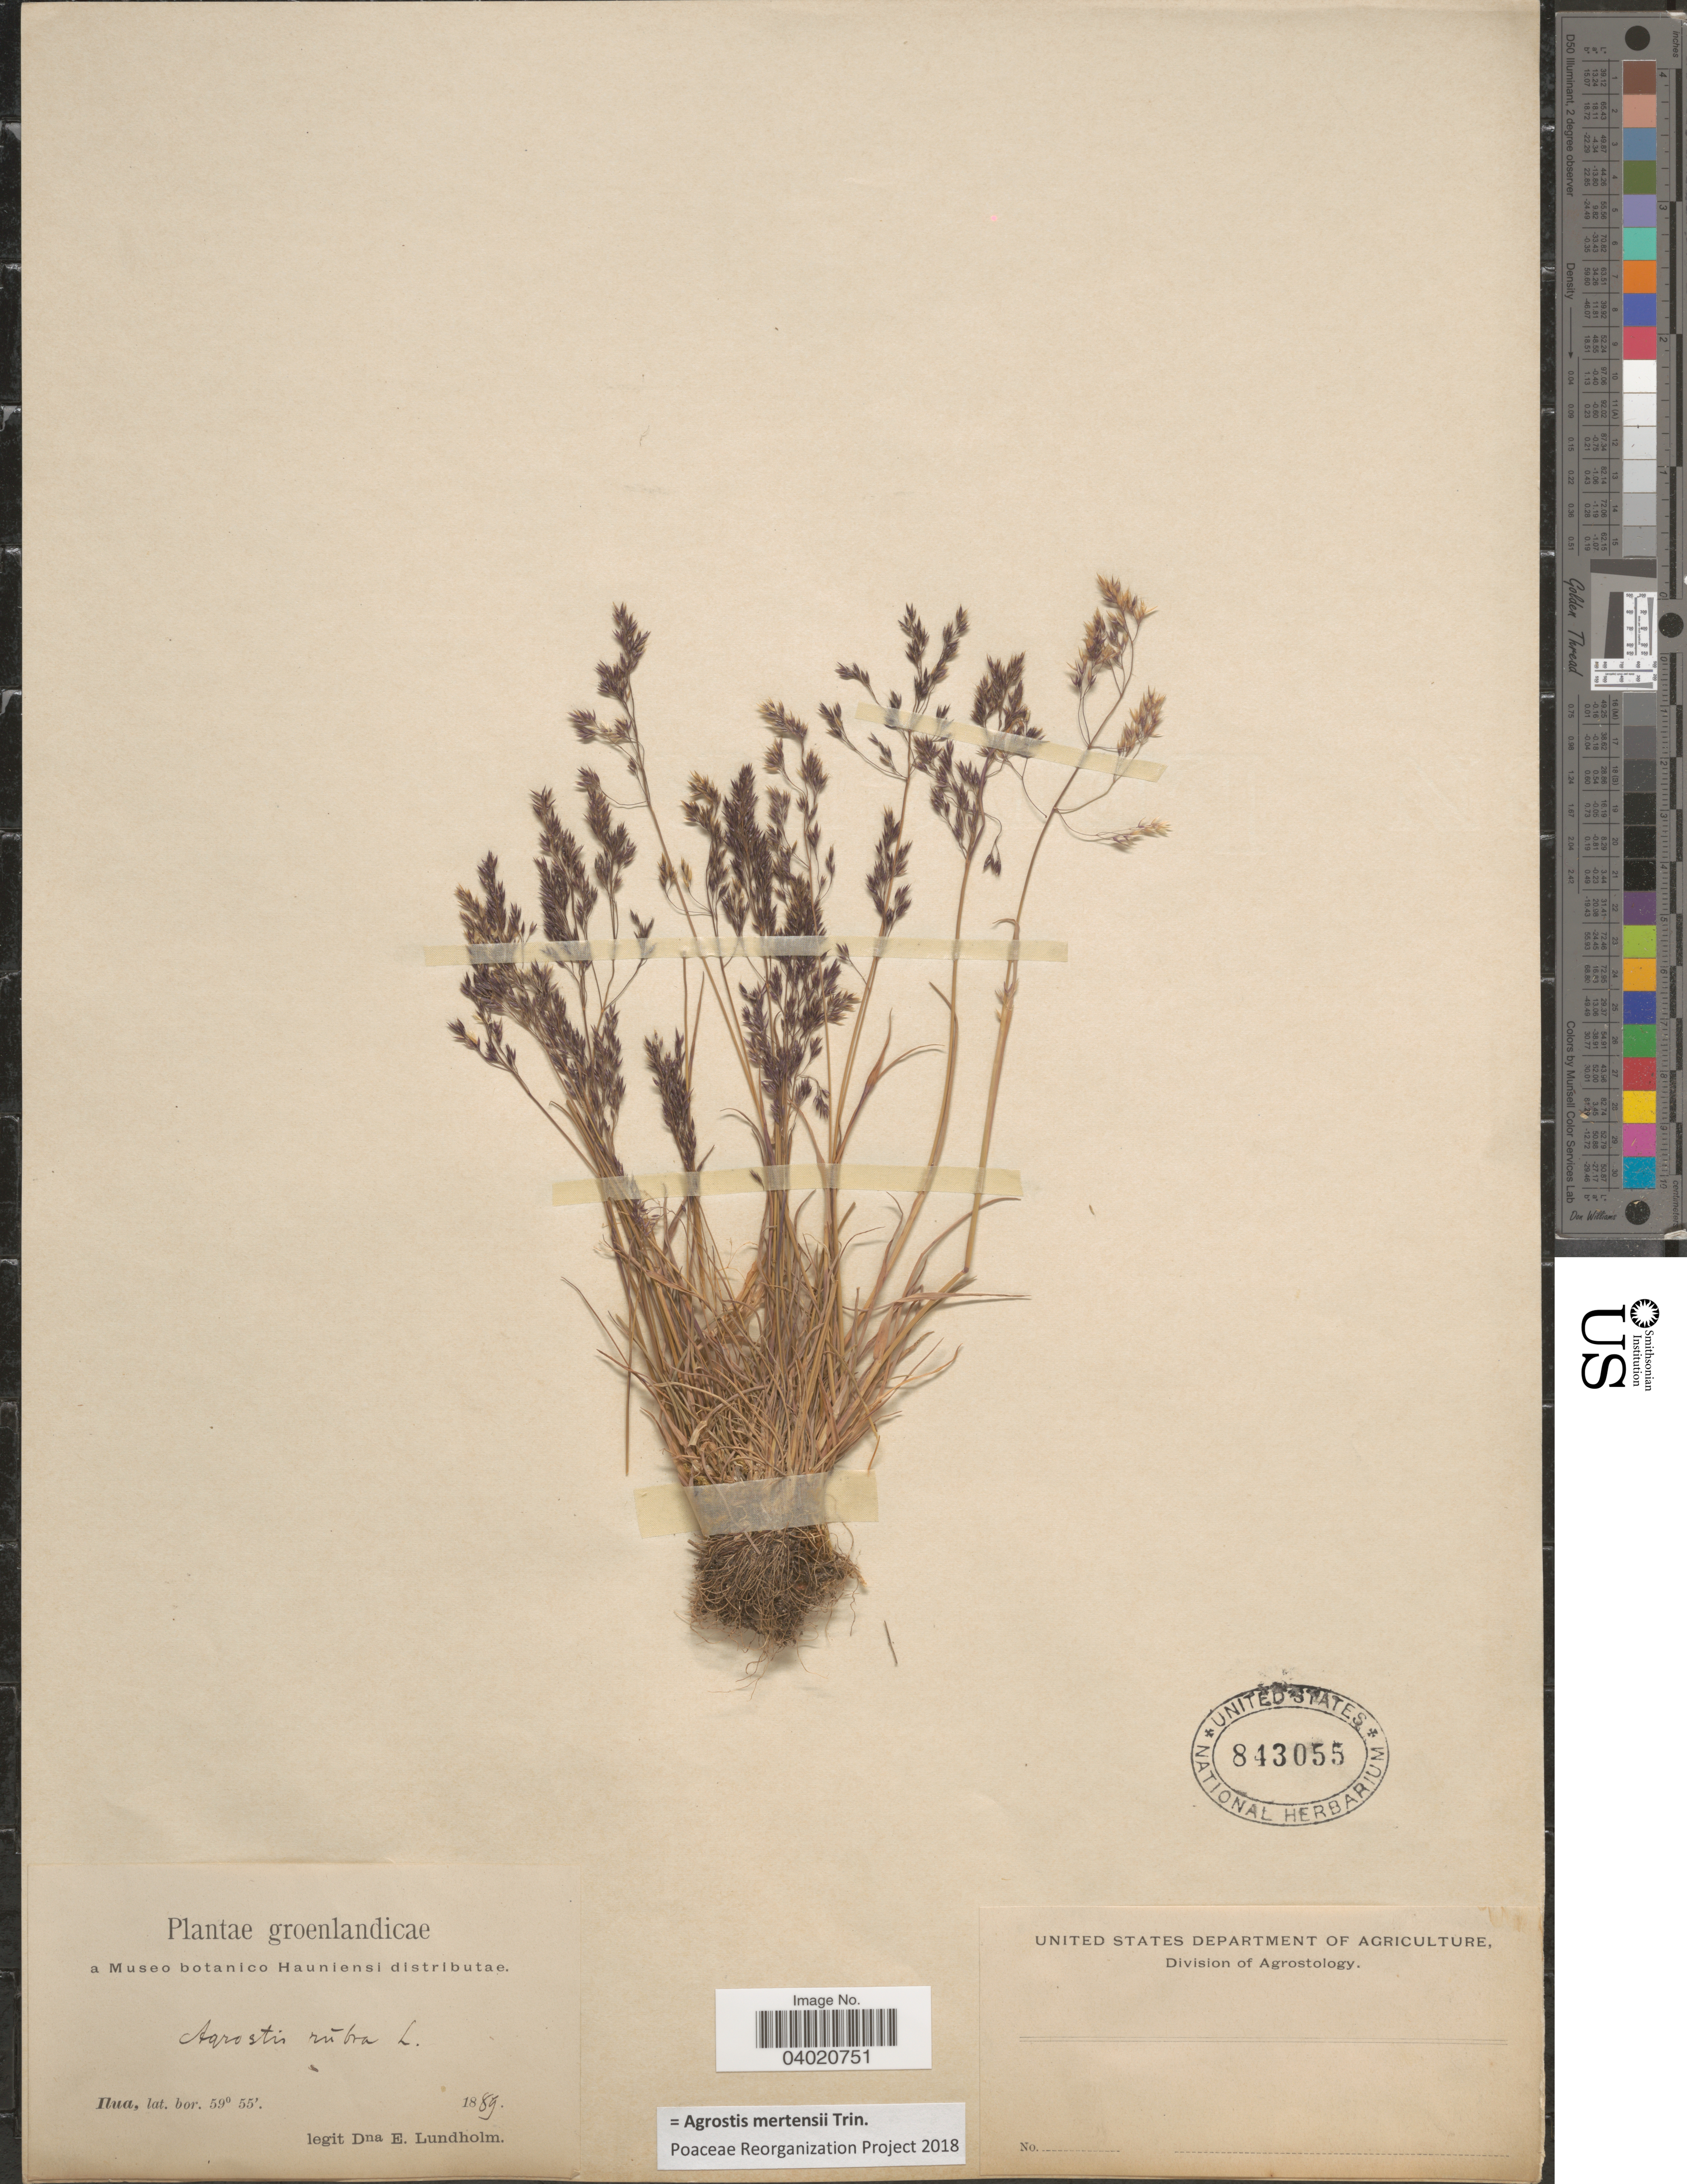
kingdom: Plantae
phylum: Tracheophyta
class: Liliopsida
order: Poales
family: Poaceae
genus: Agrostis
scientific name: Agrostis mertensii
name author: Trin.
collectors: D. Lundholm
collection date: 1889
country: Greenland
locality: Groenlandicae. Ilua.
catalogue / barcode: US 843055